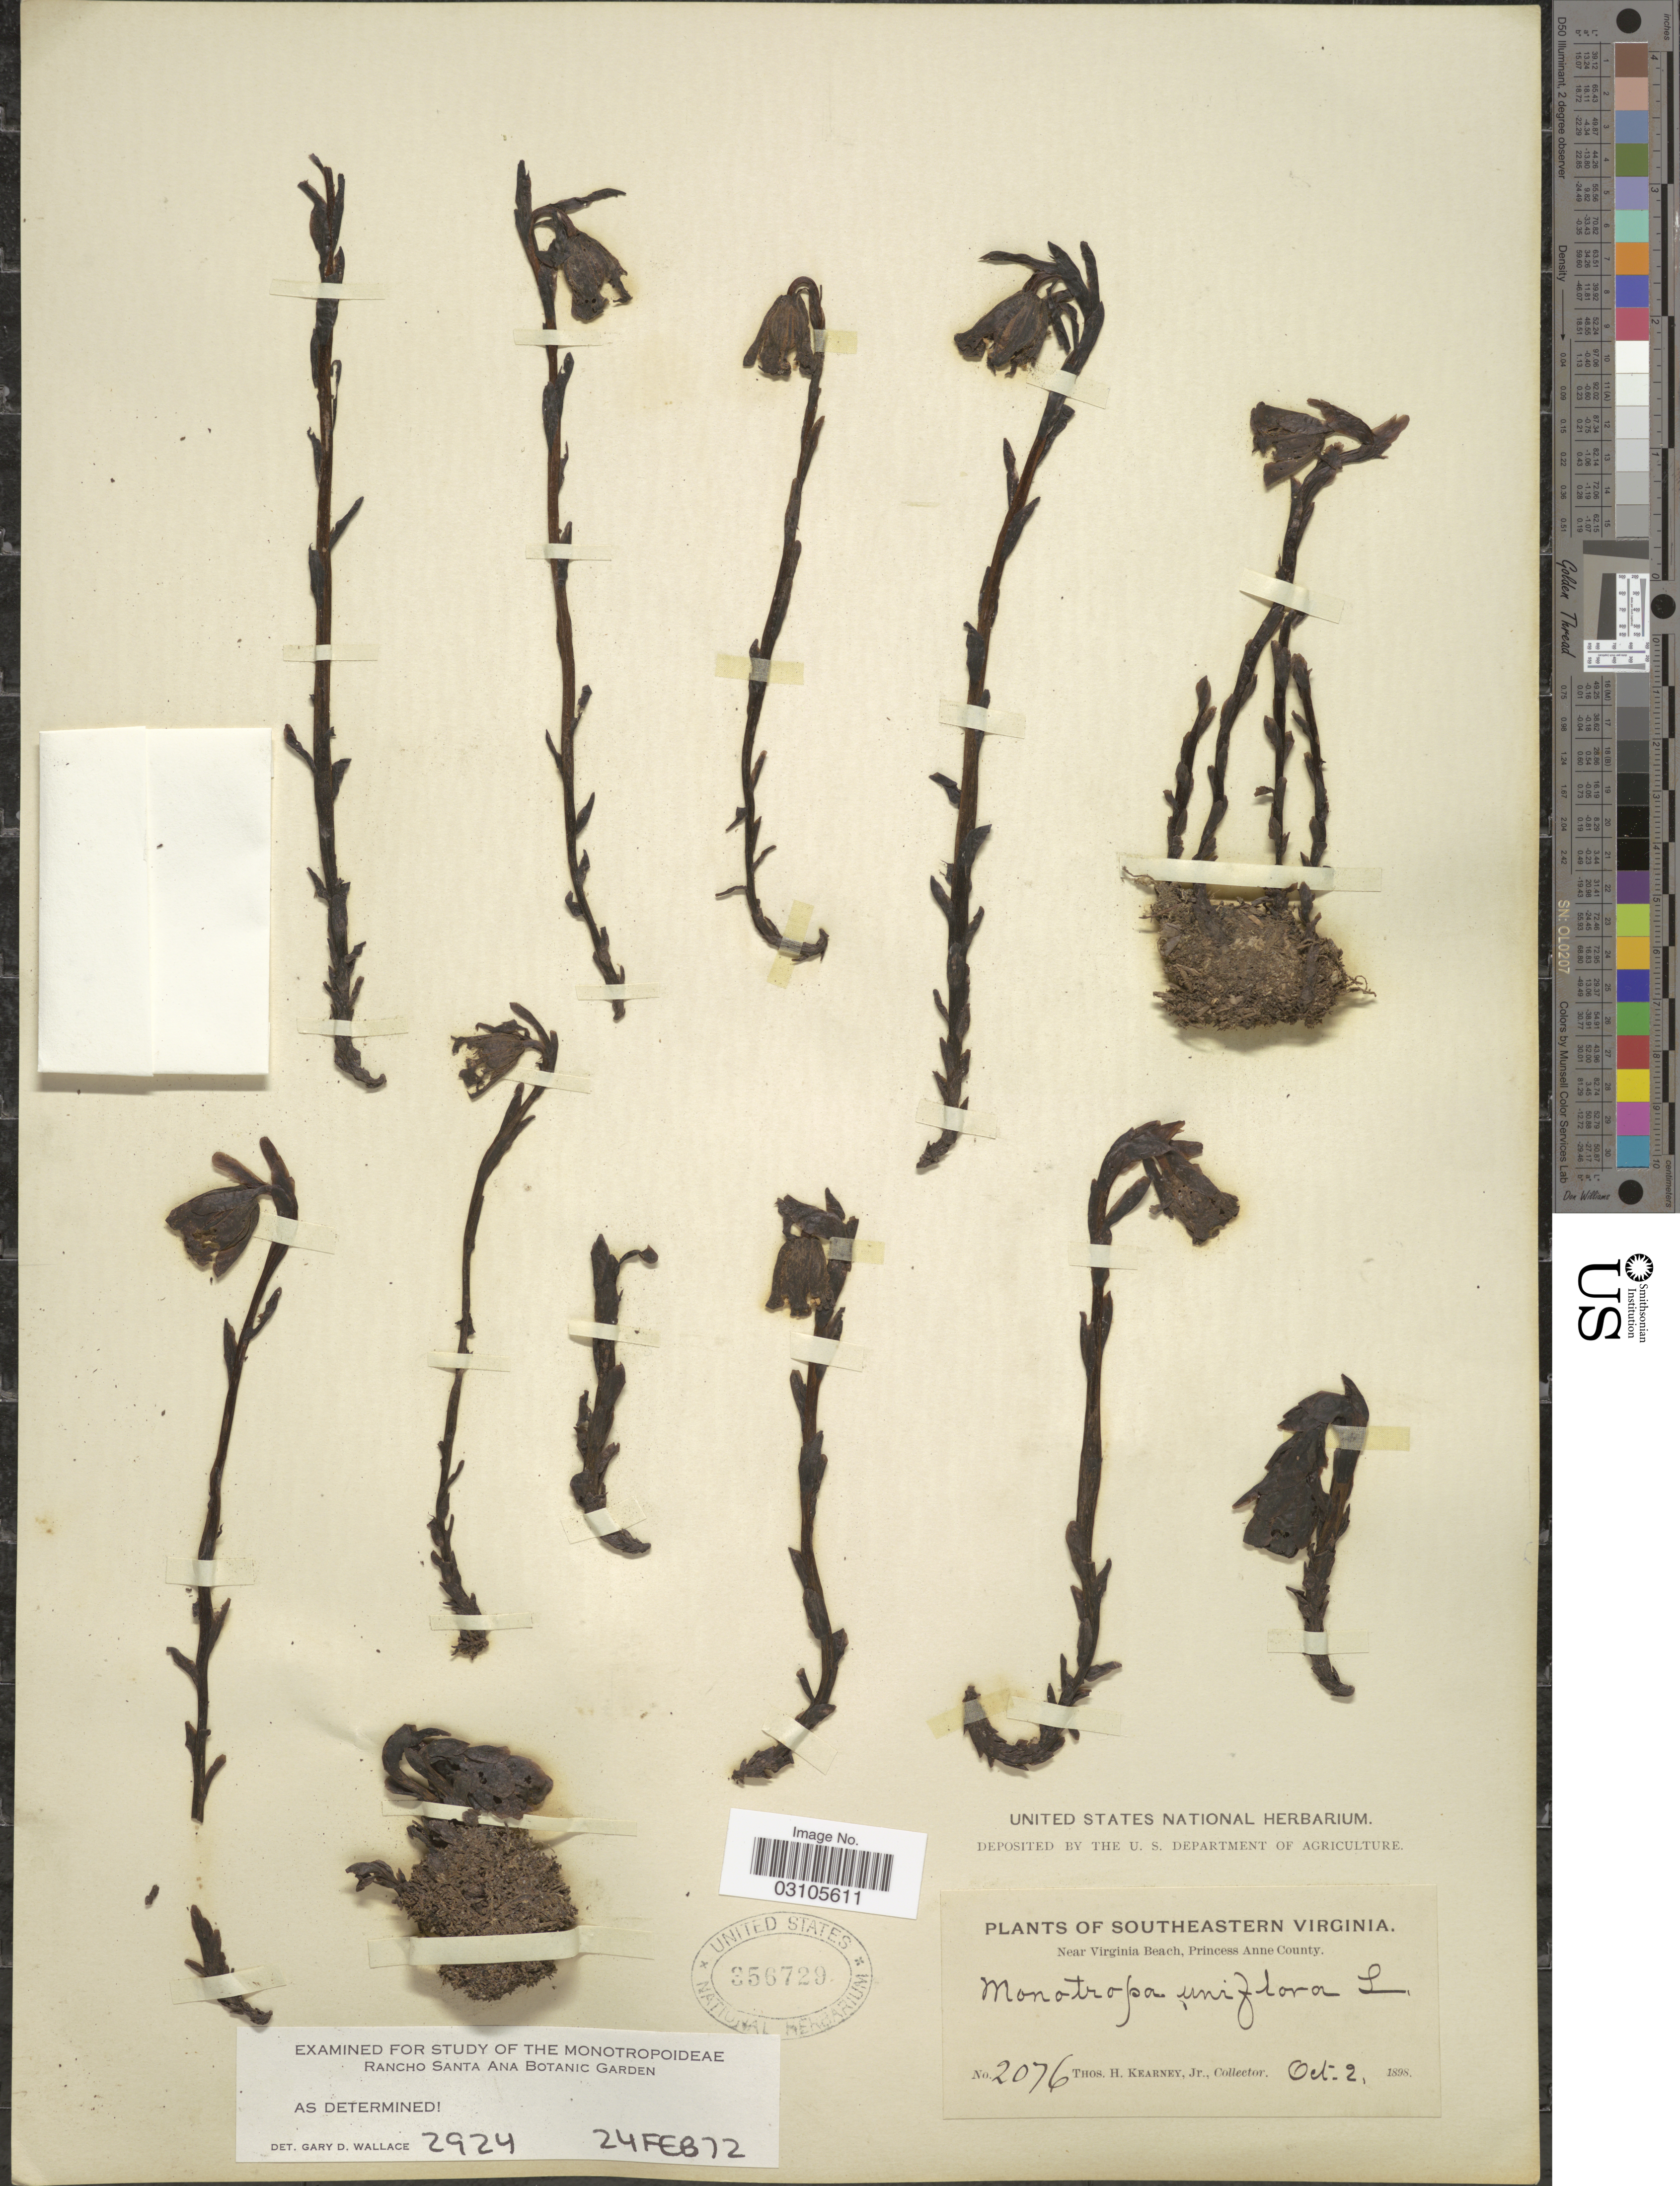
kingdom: Plantae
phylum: Tracheophyta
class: Magnoliopsida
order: Ericales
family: Ericaceae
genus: Monotropa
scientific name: Monotropa uniflora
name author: L.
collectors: T. H. Kearney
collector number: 2076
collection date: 1898-10-02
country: United States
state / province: Virginia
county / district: City of Virginia Beach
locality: Southeastern Virginia. Near Virginia Beach, Princess Anne (=historic county name) County.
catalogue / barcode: US 356729